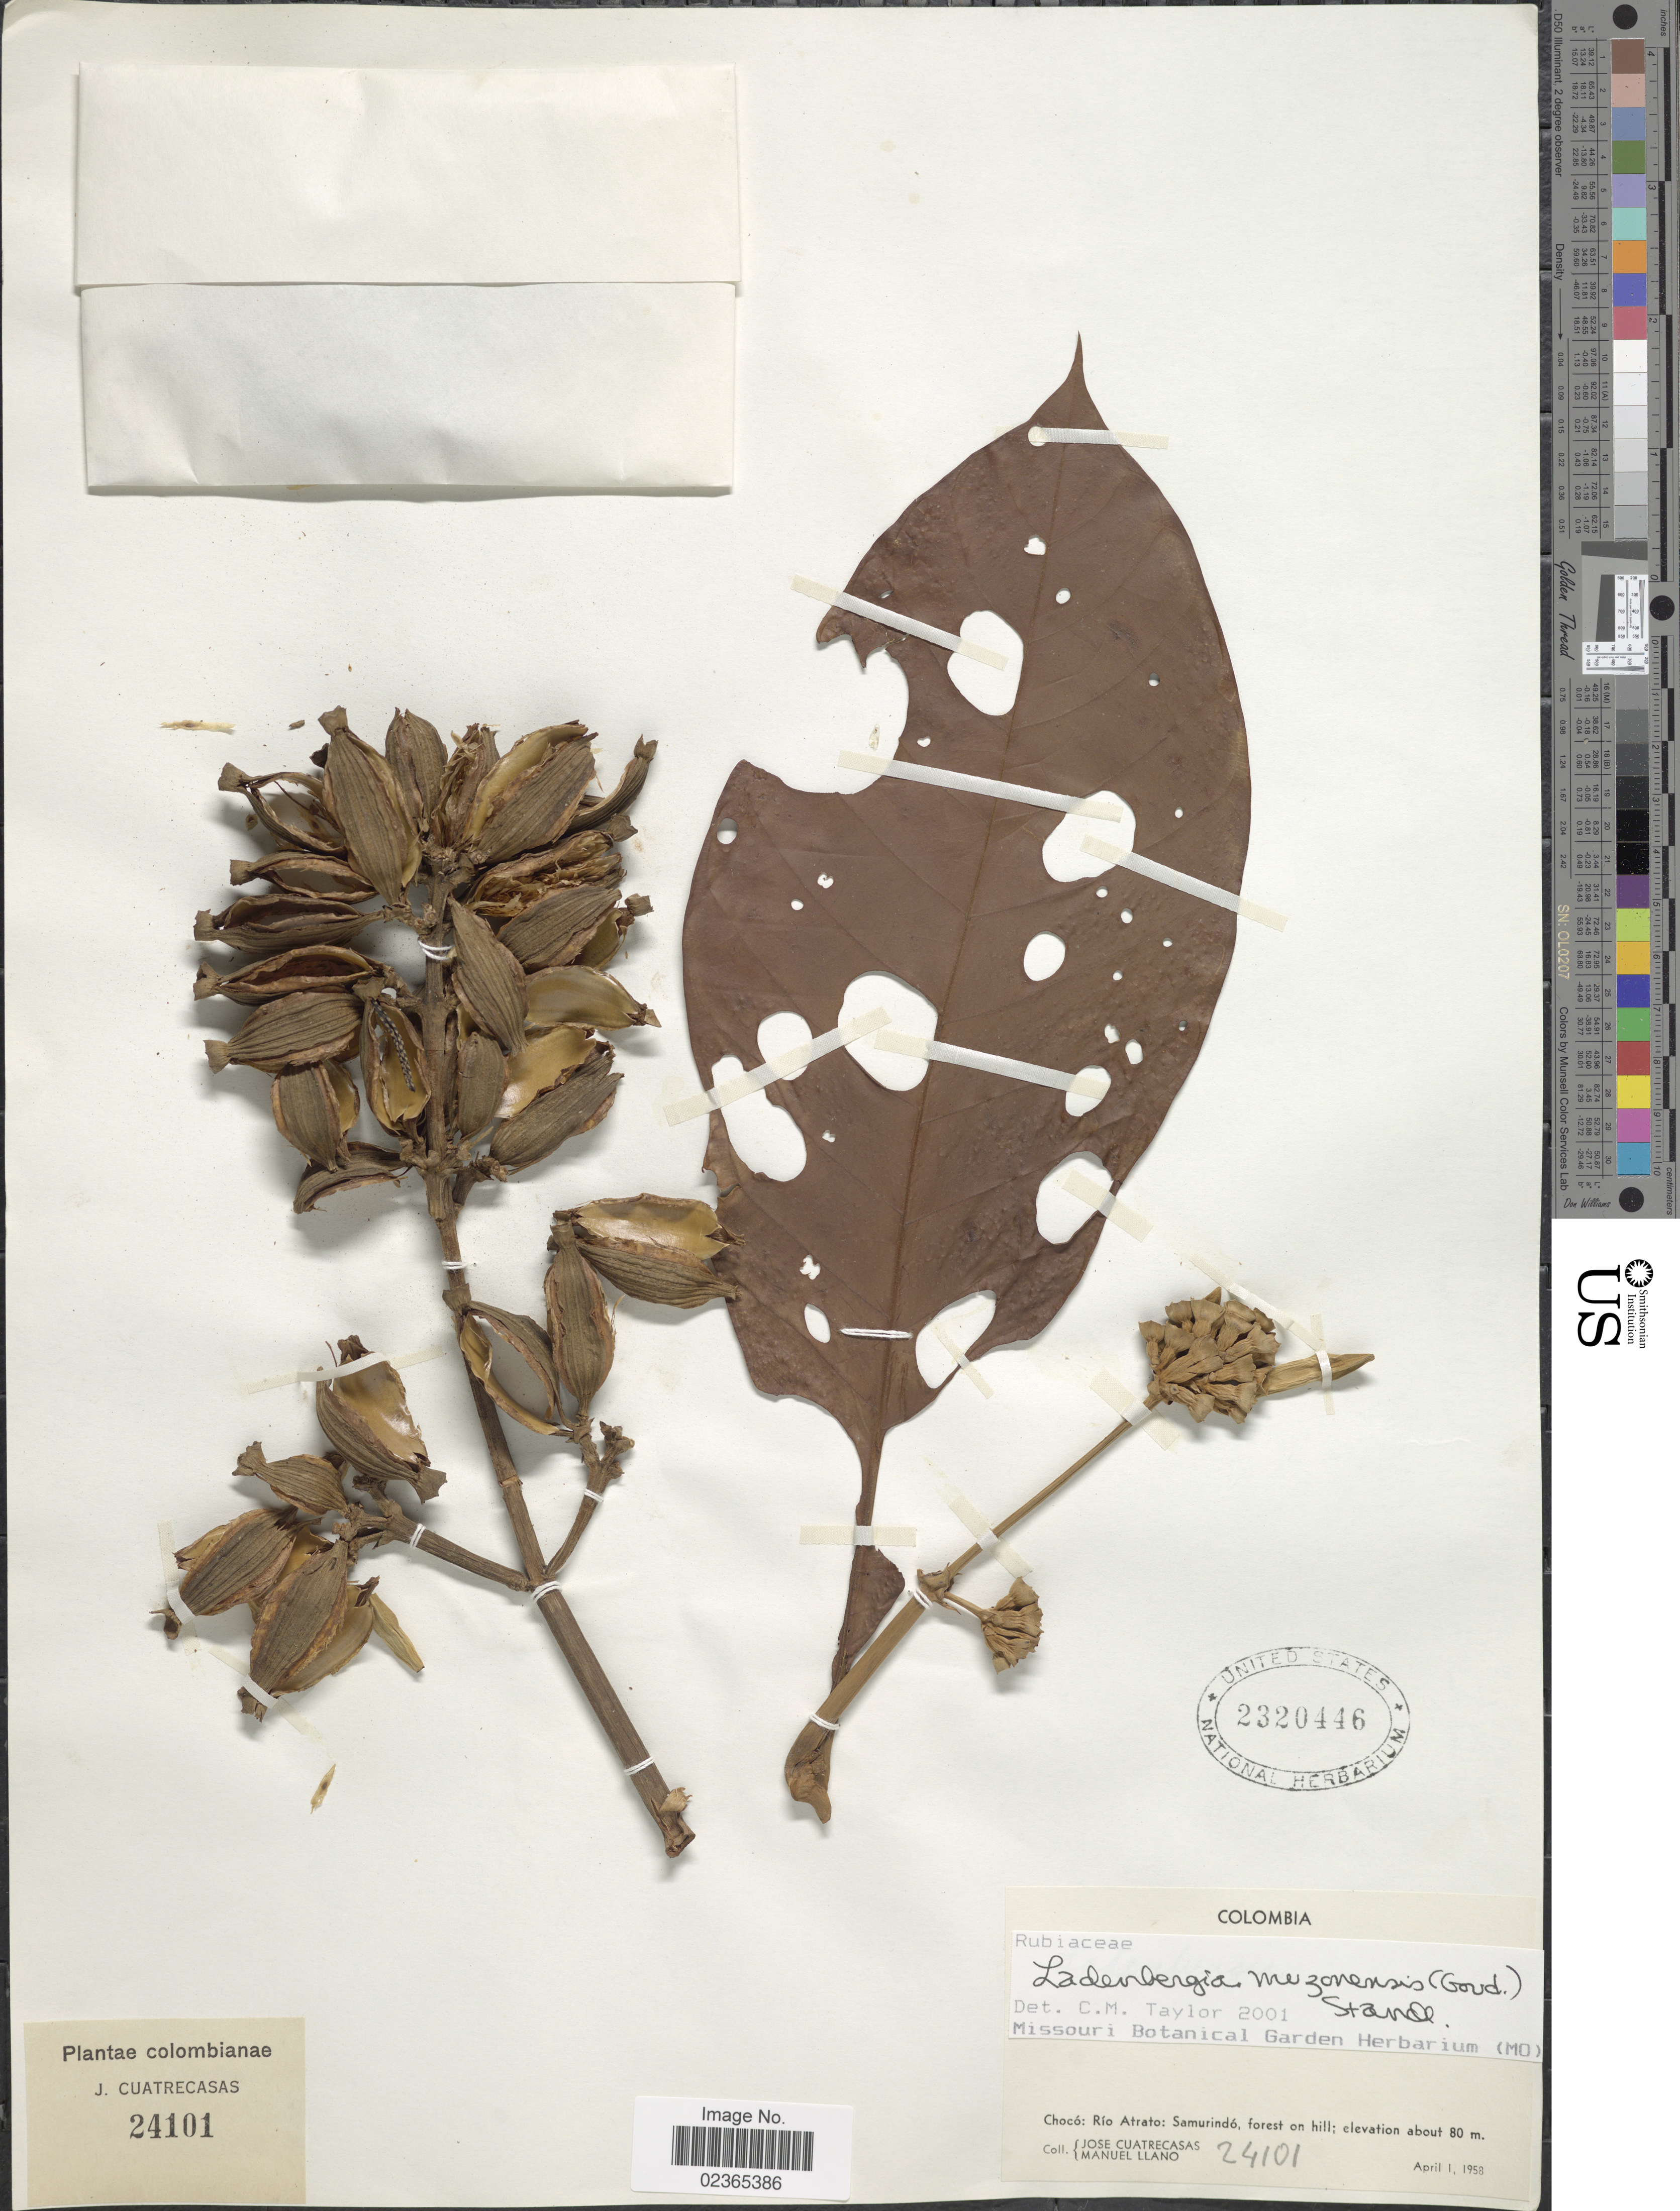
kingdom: Plantae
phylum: Tracheophyta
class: Magnoliopsida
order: Gentianales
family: Rubiaceae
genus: Ladenbergia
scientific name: Ladenbergia muzonensis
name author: (Goudot) Standl.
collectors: J. Cuatrecasas & M. Llano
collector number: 24101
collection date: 1958-04-01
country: Colombia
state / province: Chocó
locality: Rio Atrato: Samurindo, forest on hill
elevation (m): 80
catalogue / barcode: US 2320446